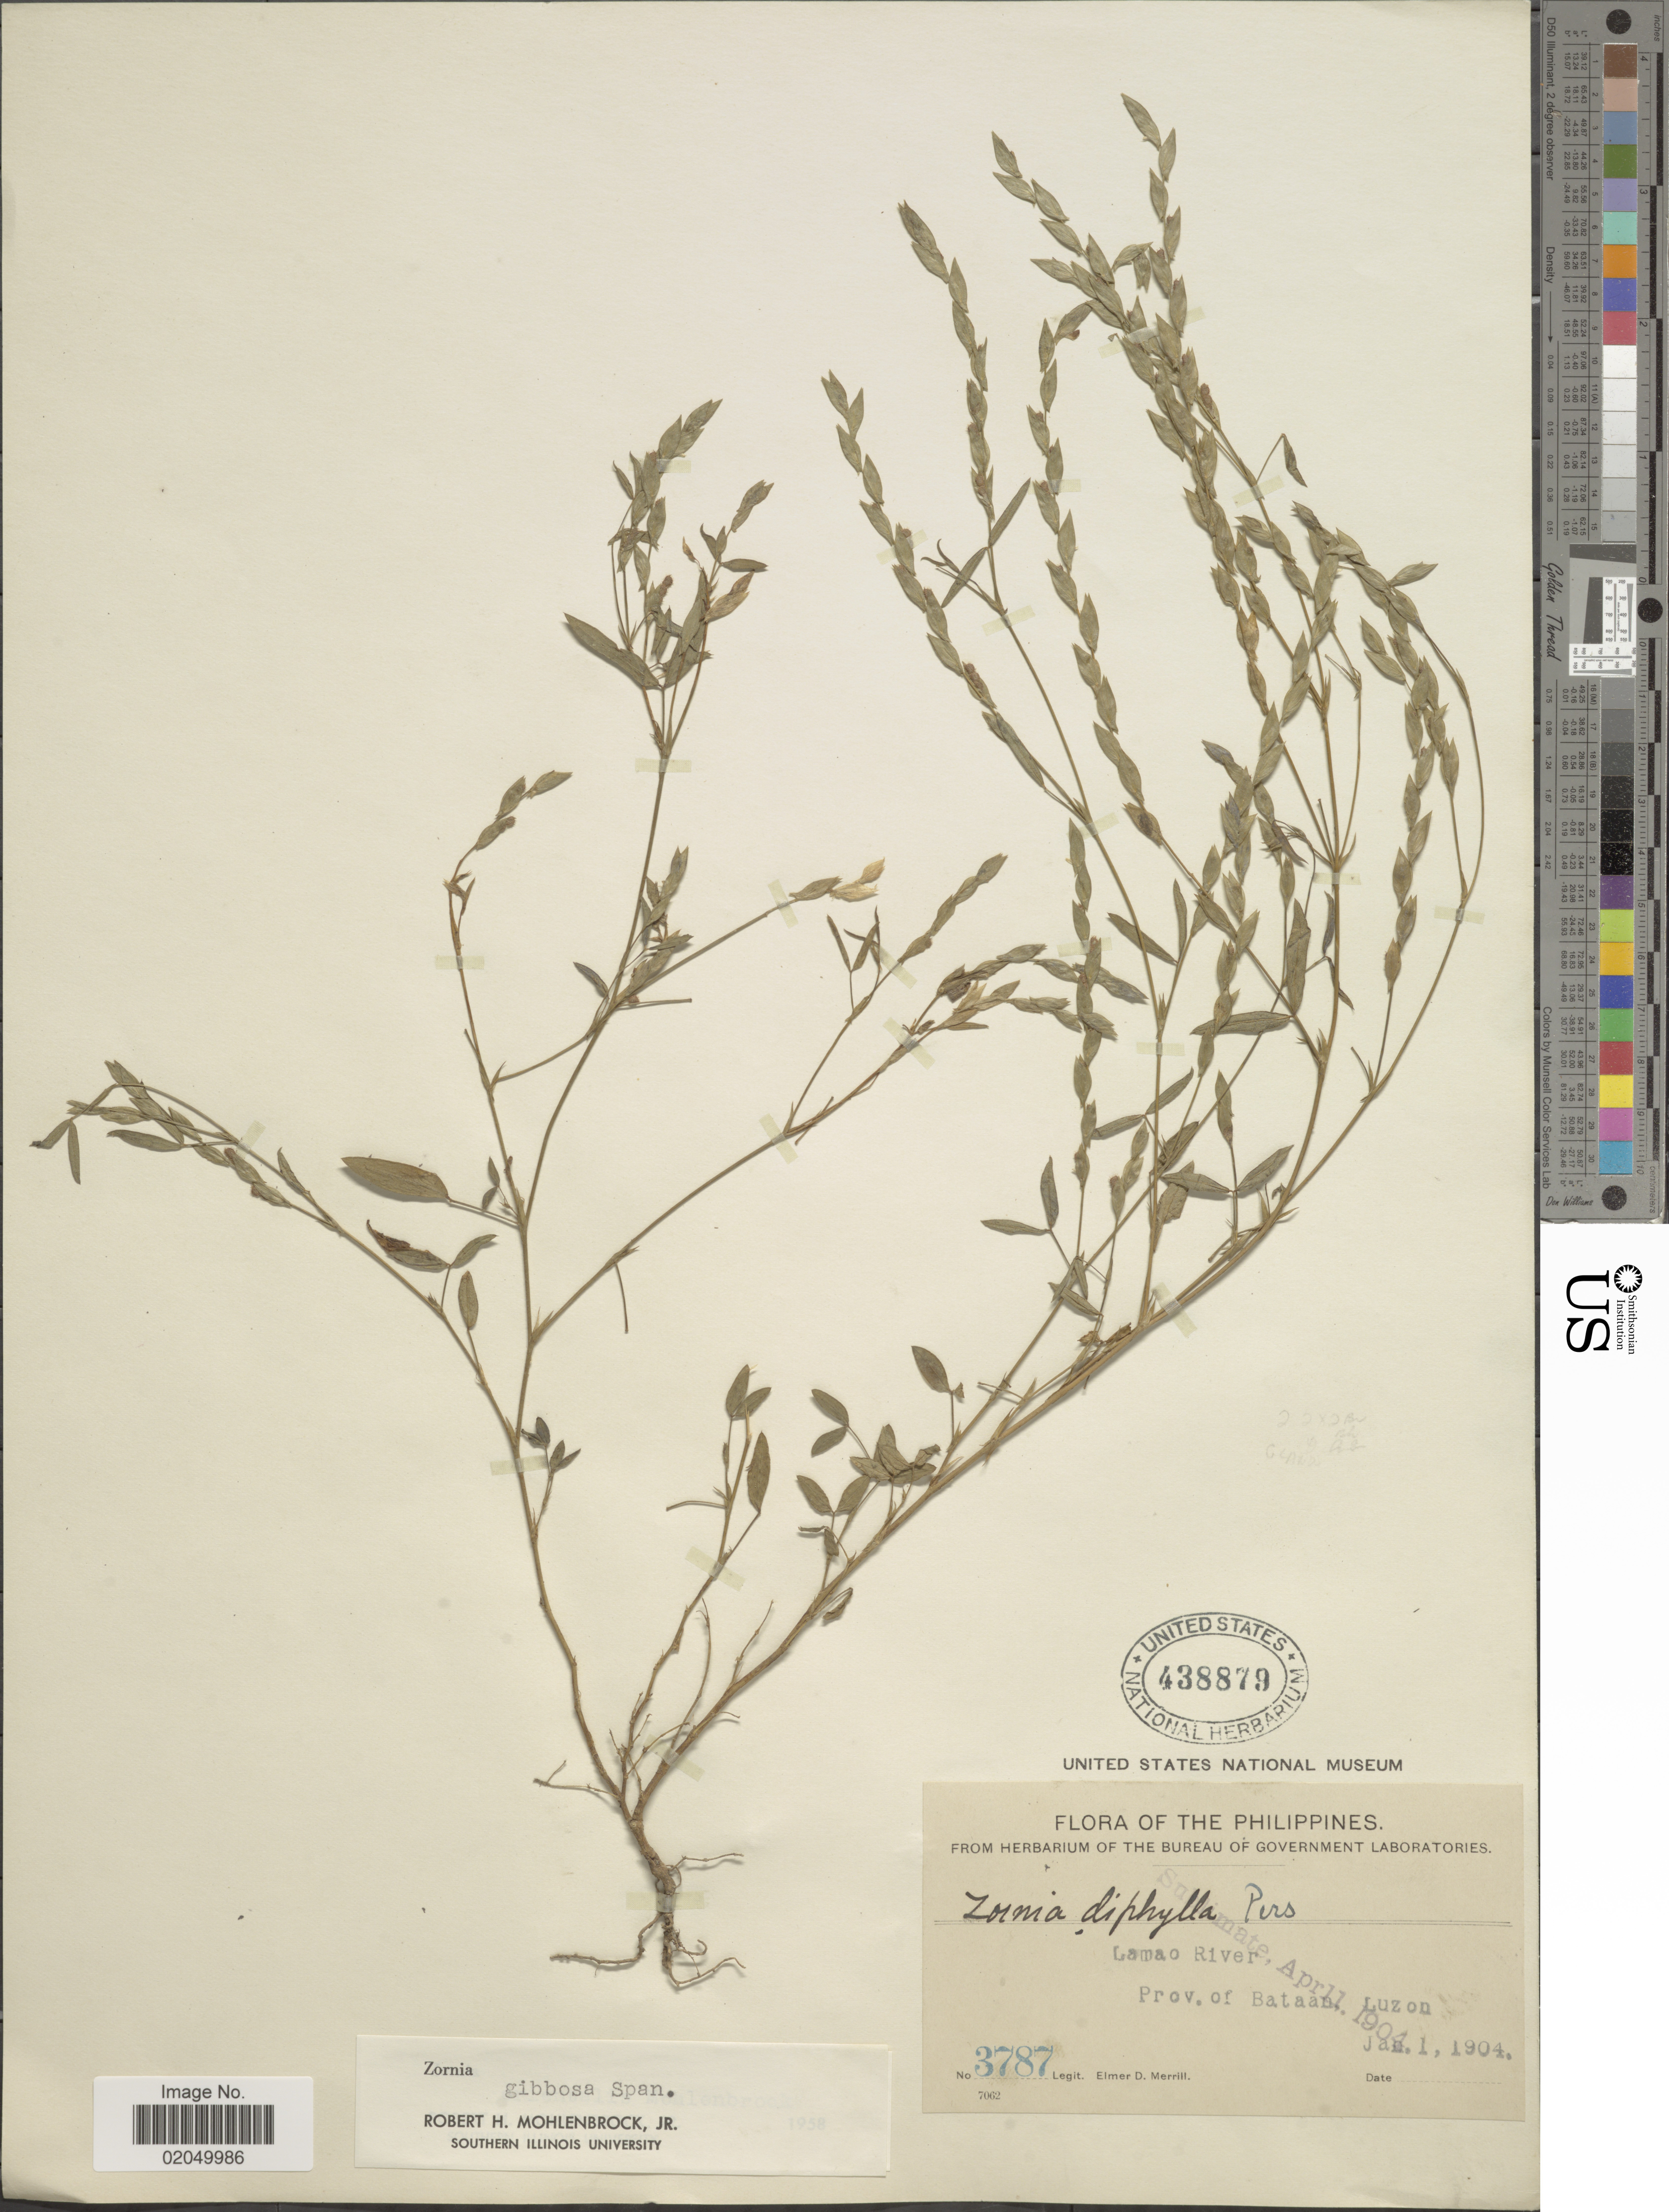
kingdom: Plantae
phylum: Tracheophyta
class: Magnoliopsida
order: Fabales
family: Fabaceae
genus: Zornia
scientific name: Zornia gibbosa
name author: Spanoghe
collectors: E. D. Merrill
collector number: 3787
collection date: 1904-01-01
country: Philippines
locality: Lamao River, Prov. of Bataan, Luzon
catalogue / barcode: US 438879